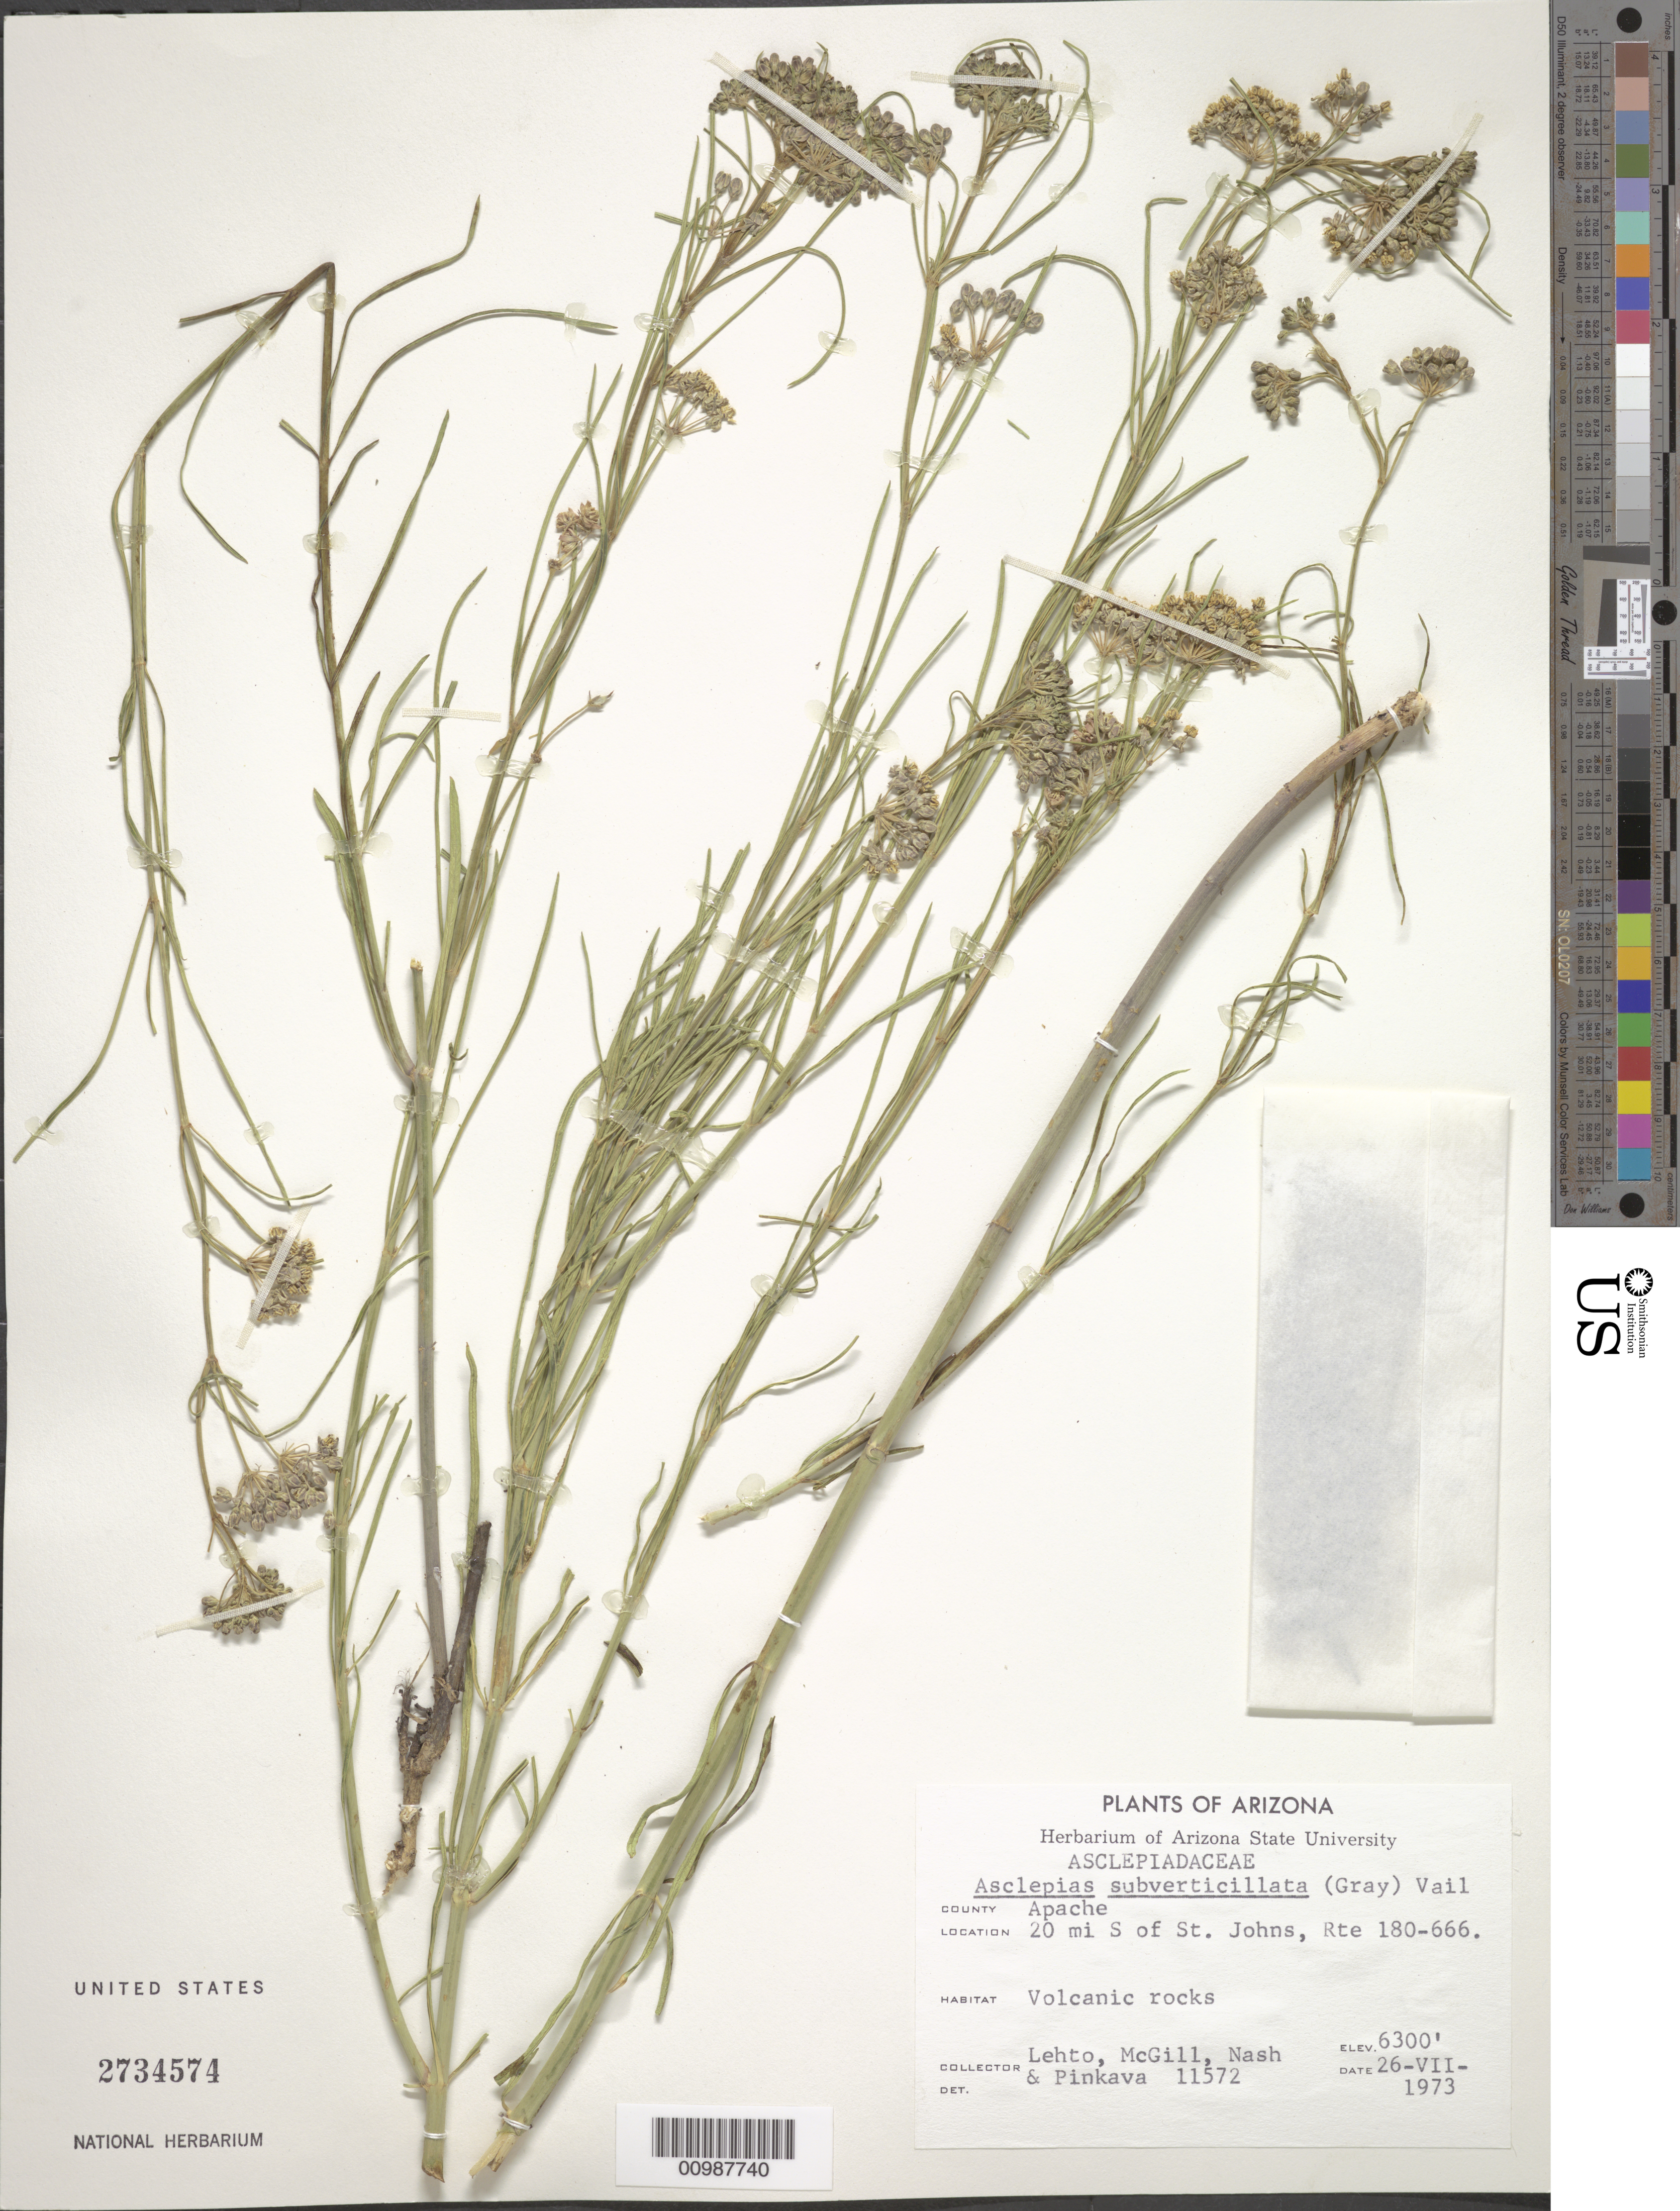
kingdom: Plantae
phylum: Tracheophyta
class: Magnoliopsida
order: Gentianales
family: Apocynaceae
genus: Asclepias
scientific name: Asclepias subverticillata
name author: (A. Gray) Vail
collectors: E. Lehto, L. McGill, G. V. Nash & D. Pinkava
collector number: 11572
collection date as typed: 26 Jul 1973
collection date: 1973-07-26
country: United States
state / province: Arizona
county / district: Apache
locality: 20 miles S of St. Johns; volcanic rocks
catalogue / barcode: US 2734574